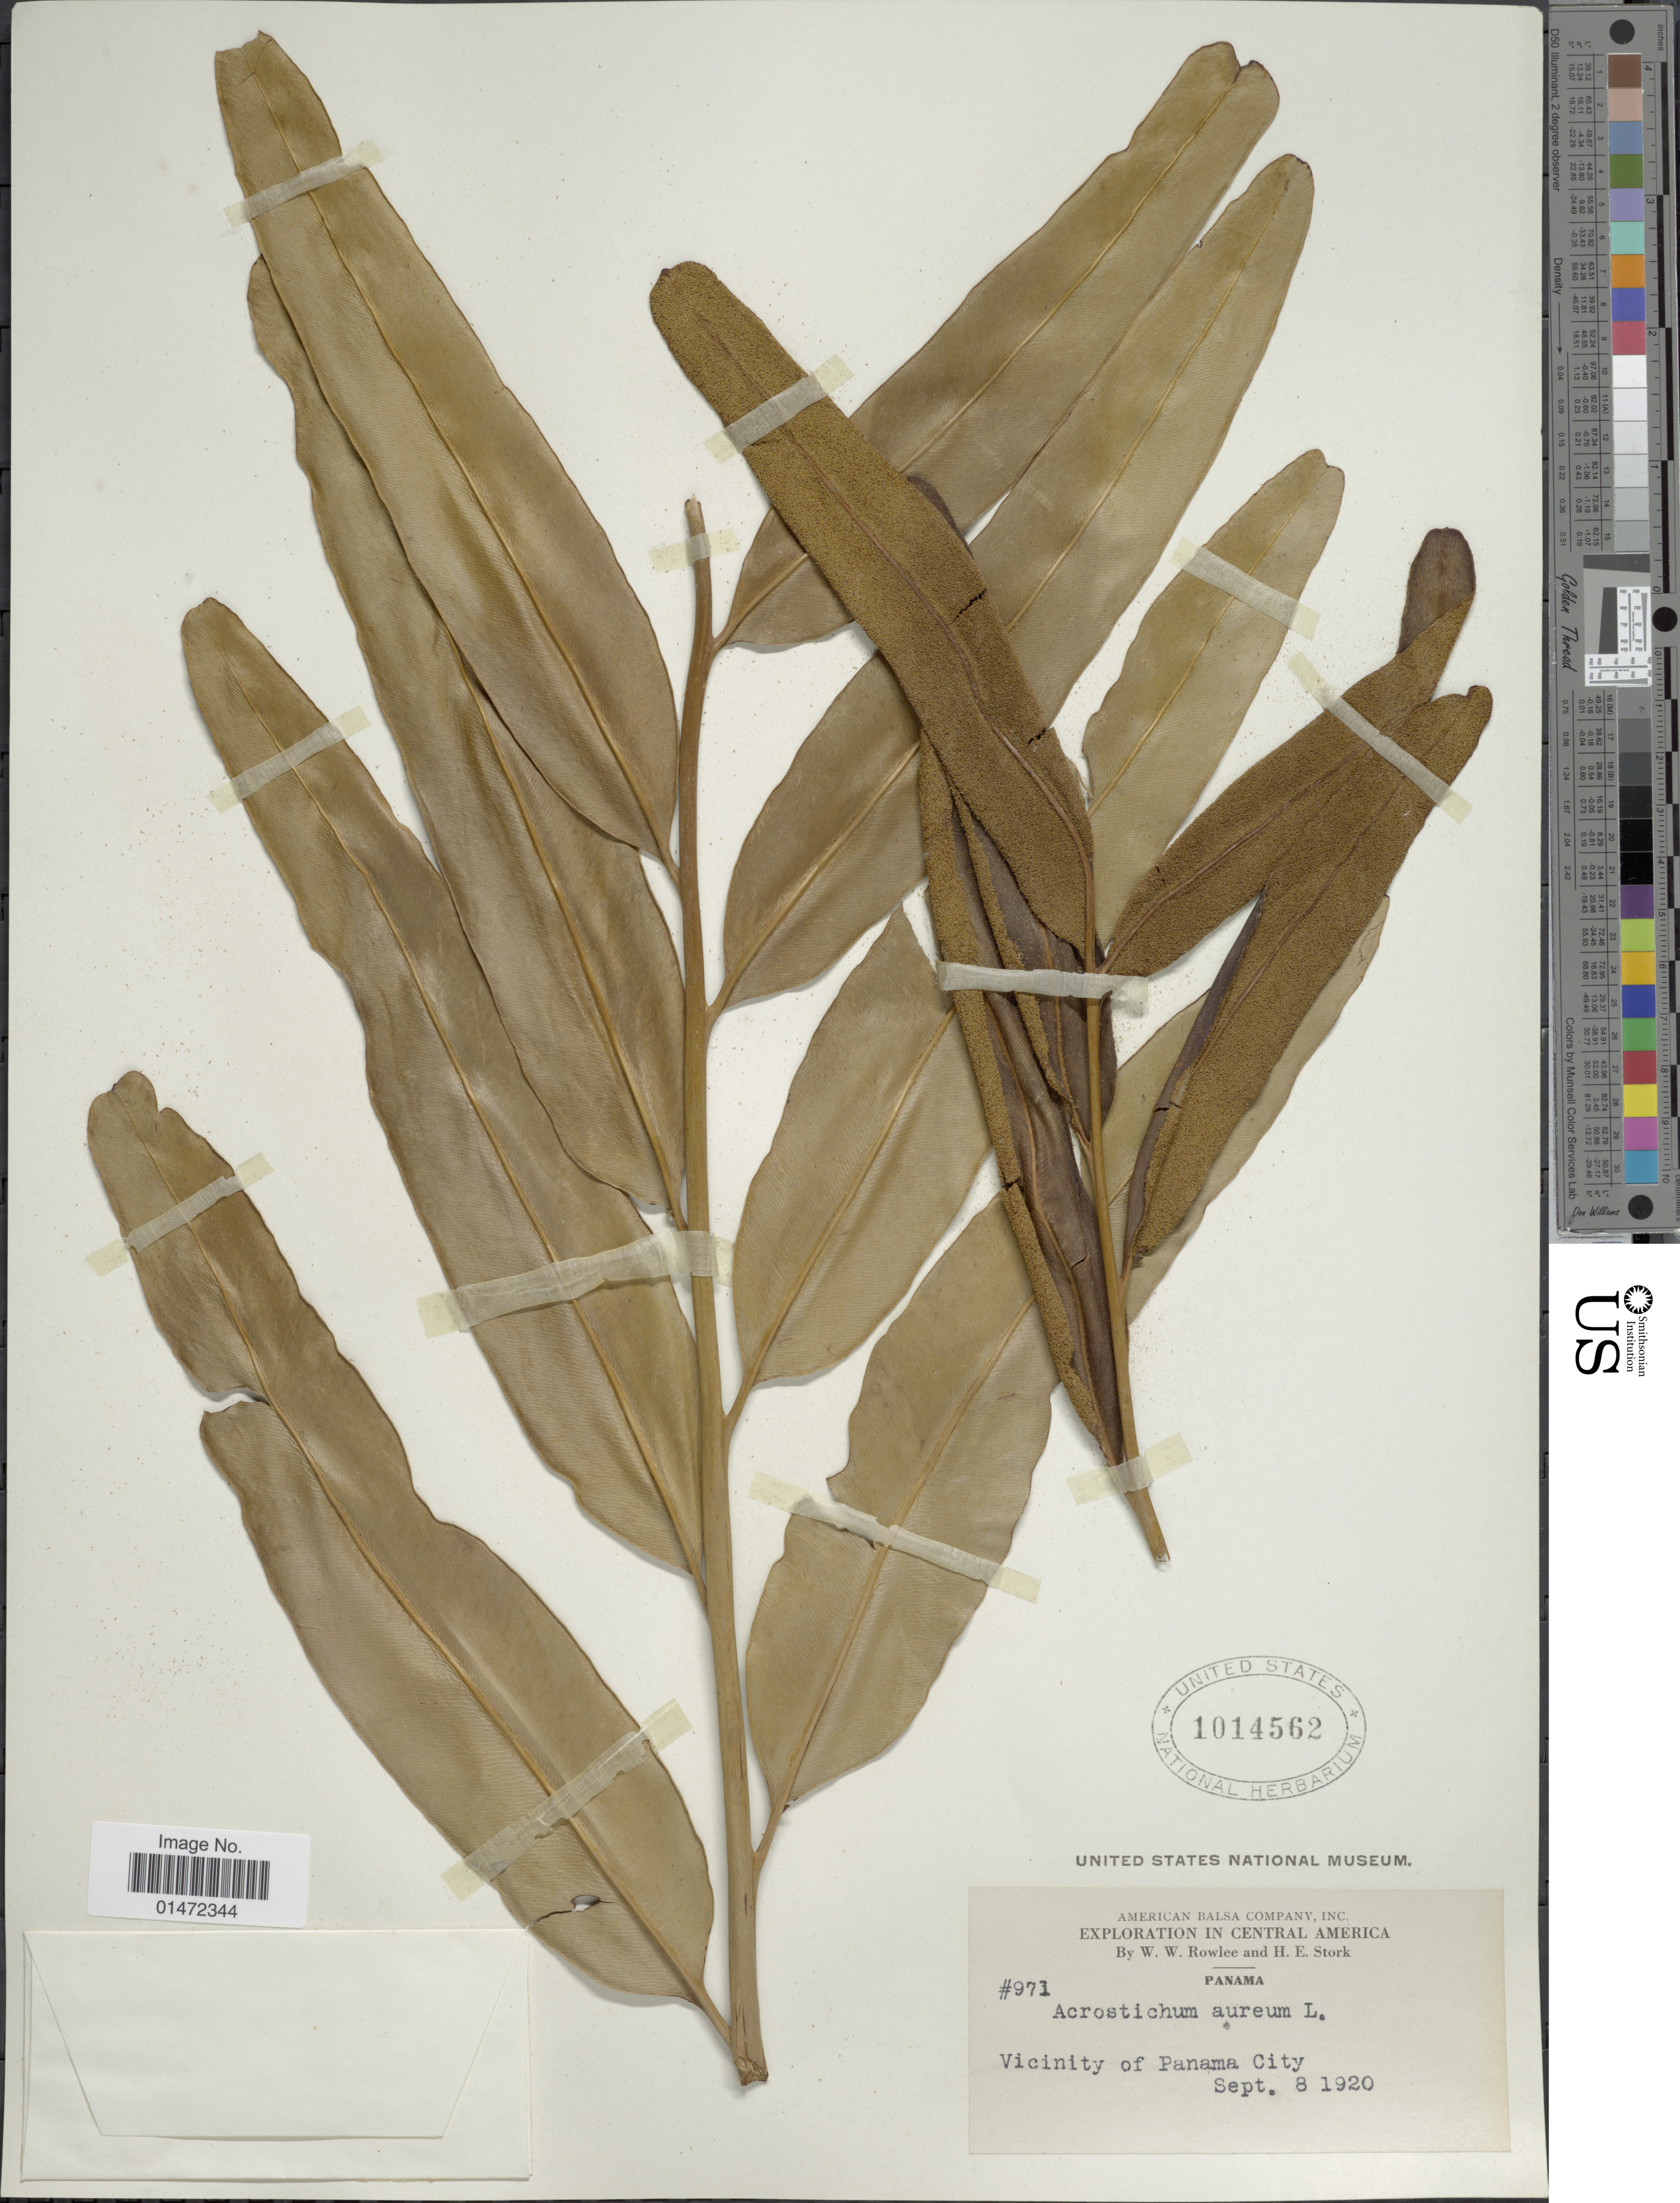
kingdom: Plantae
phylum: Tracheophyta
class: Polypodiopsida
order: Polypodiales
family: Pteridaceae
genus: Acrostichum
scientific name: Acrostichum aureum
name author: L.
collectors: W. W. Rowlee & H. E. Stork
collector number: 971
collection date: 1920-09-08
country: Panama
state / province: Panamá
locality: Vicinity of Panama City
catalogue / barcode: US 1014562